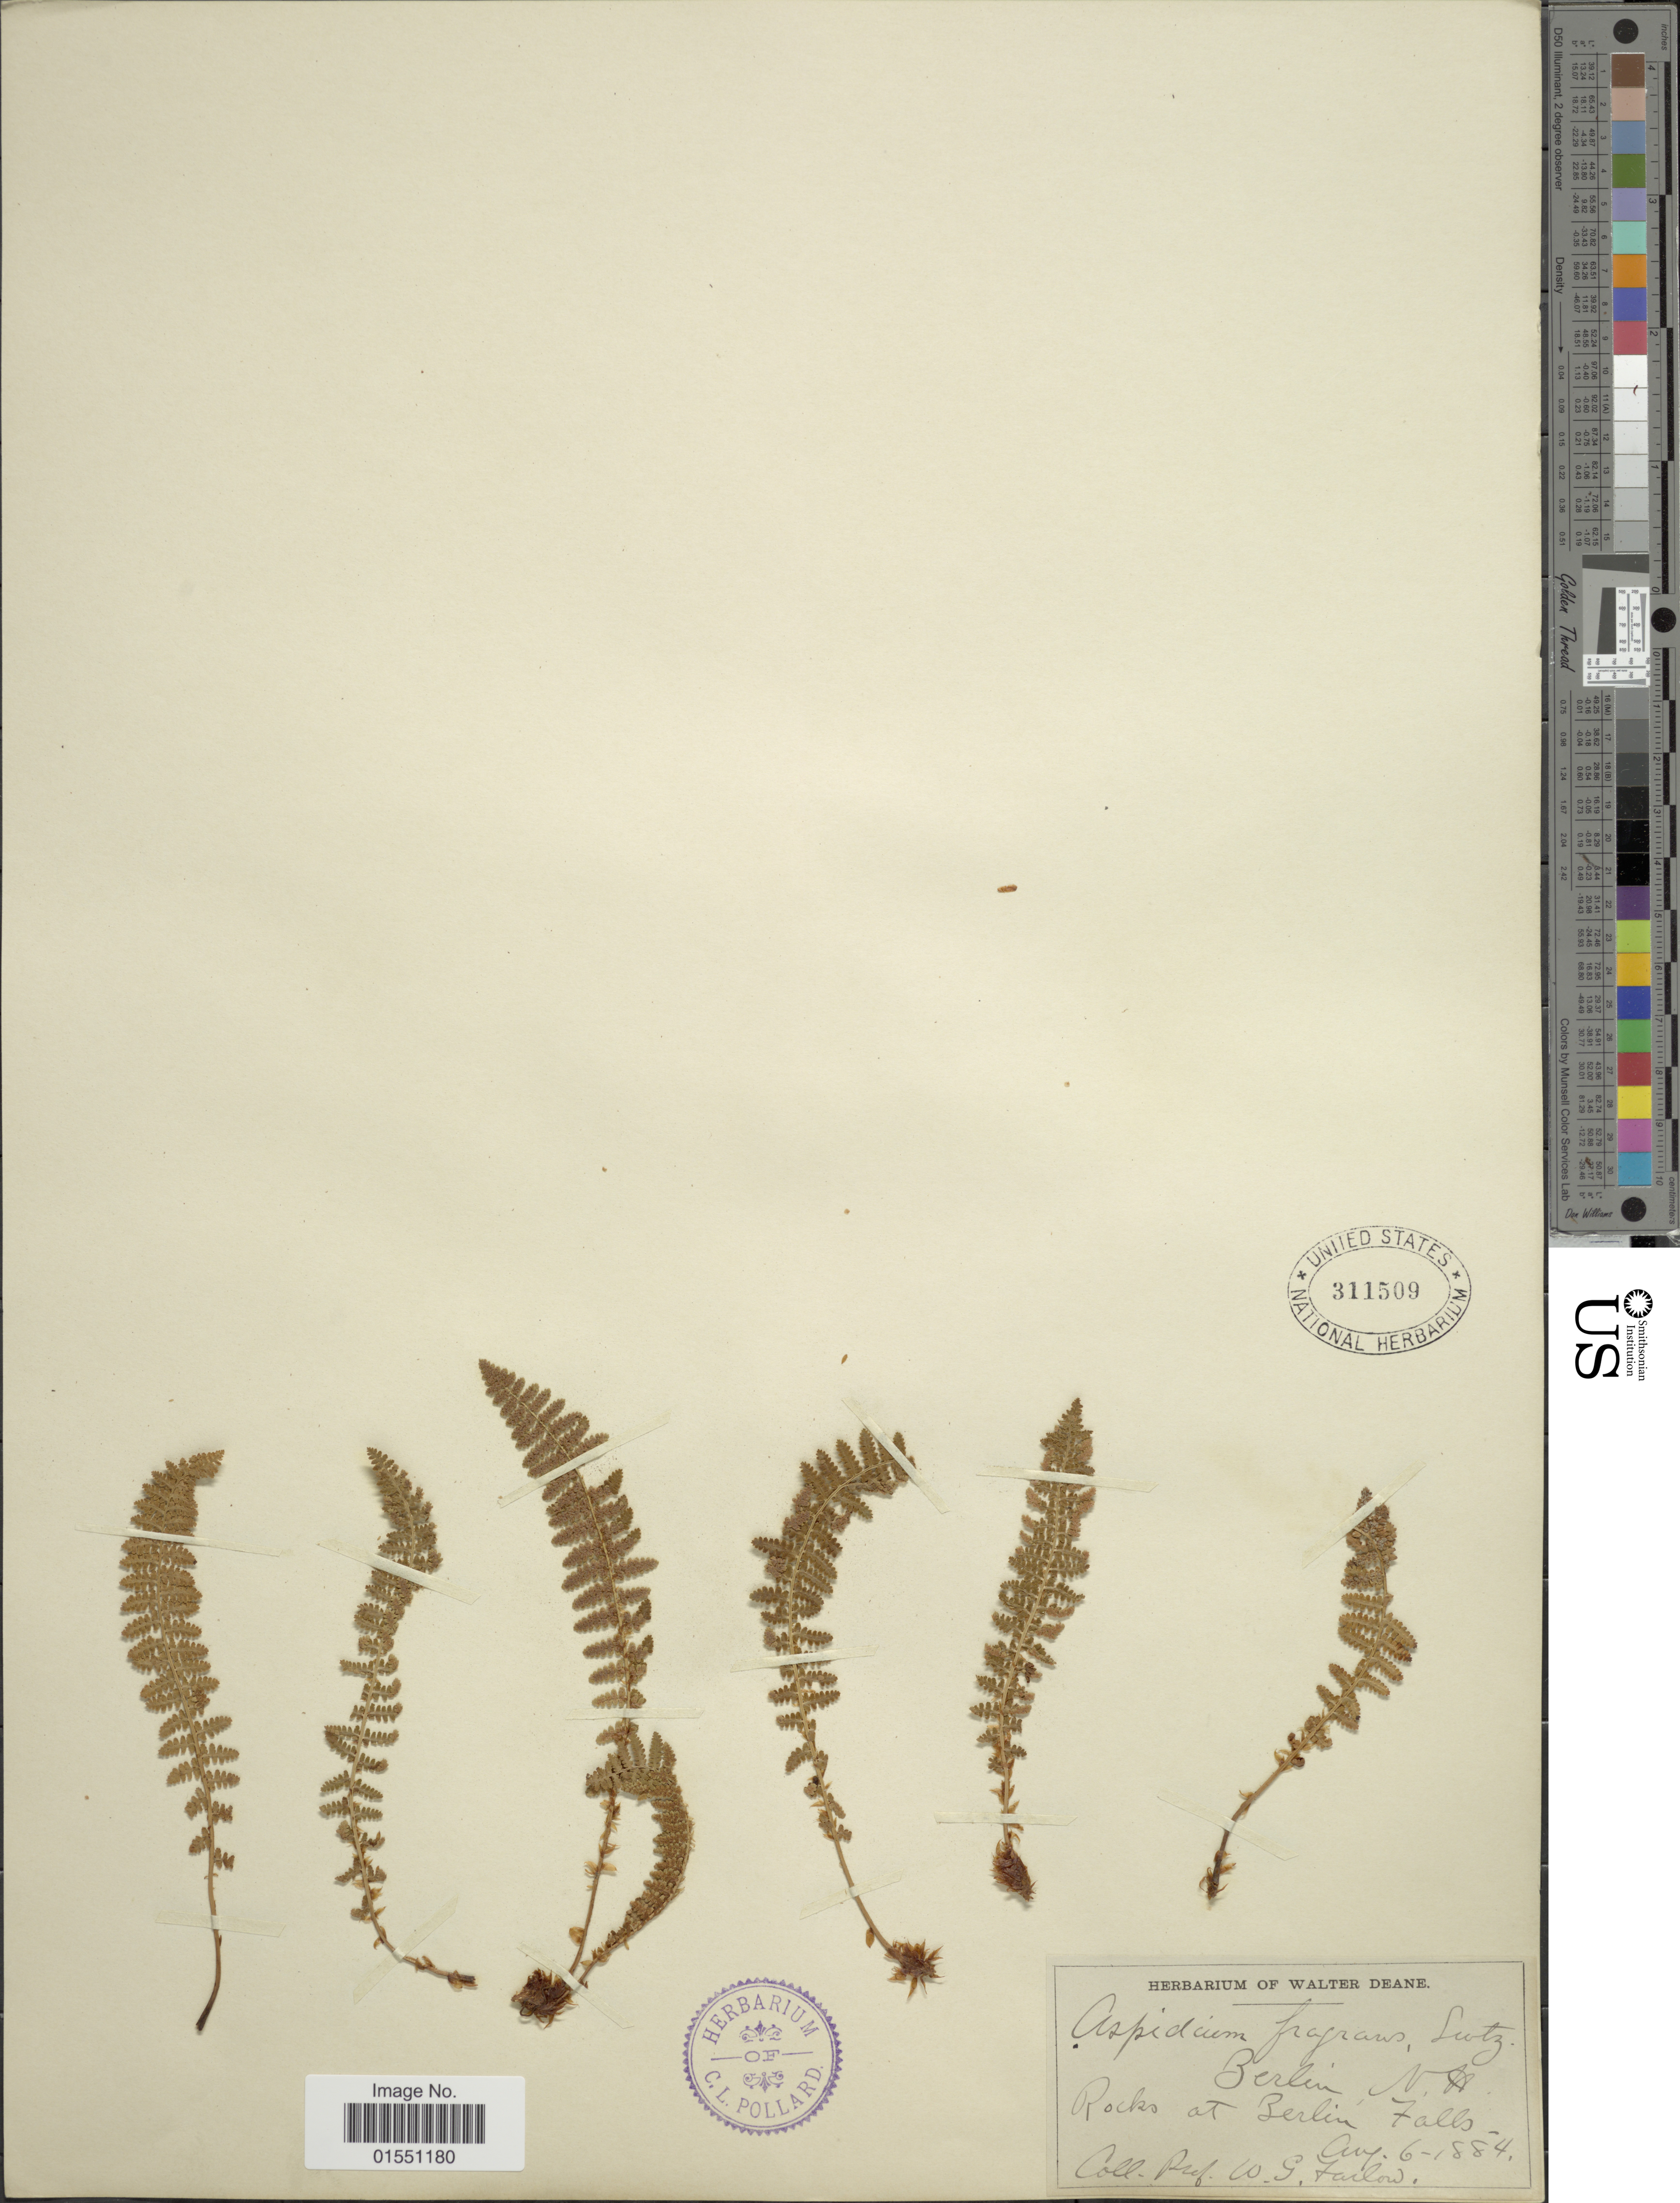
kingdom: Plantae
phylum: Tracheophyta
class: Polypodiopsida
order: Polypodiales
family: Dryopteridaceae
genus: Dryopteris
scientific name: Dryopteris fragrans var. hookeriana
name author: A. Prince ex Weath.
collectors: W. G. Farlow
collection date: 1884-08-06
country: United States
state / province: New Hampshire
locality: Berlin, N. H. [unsure placement] Rocks at Berlin Falls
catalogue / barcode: US 311509